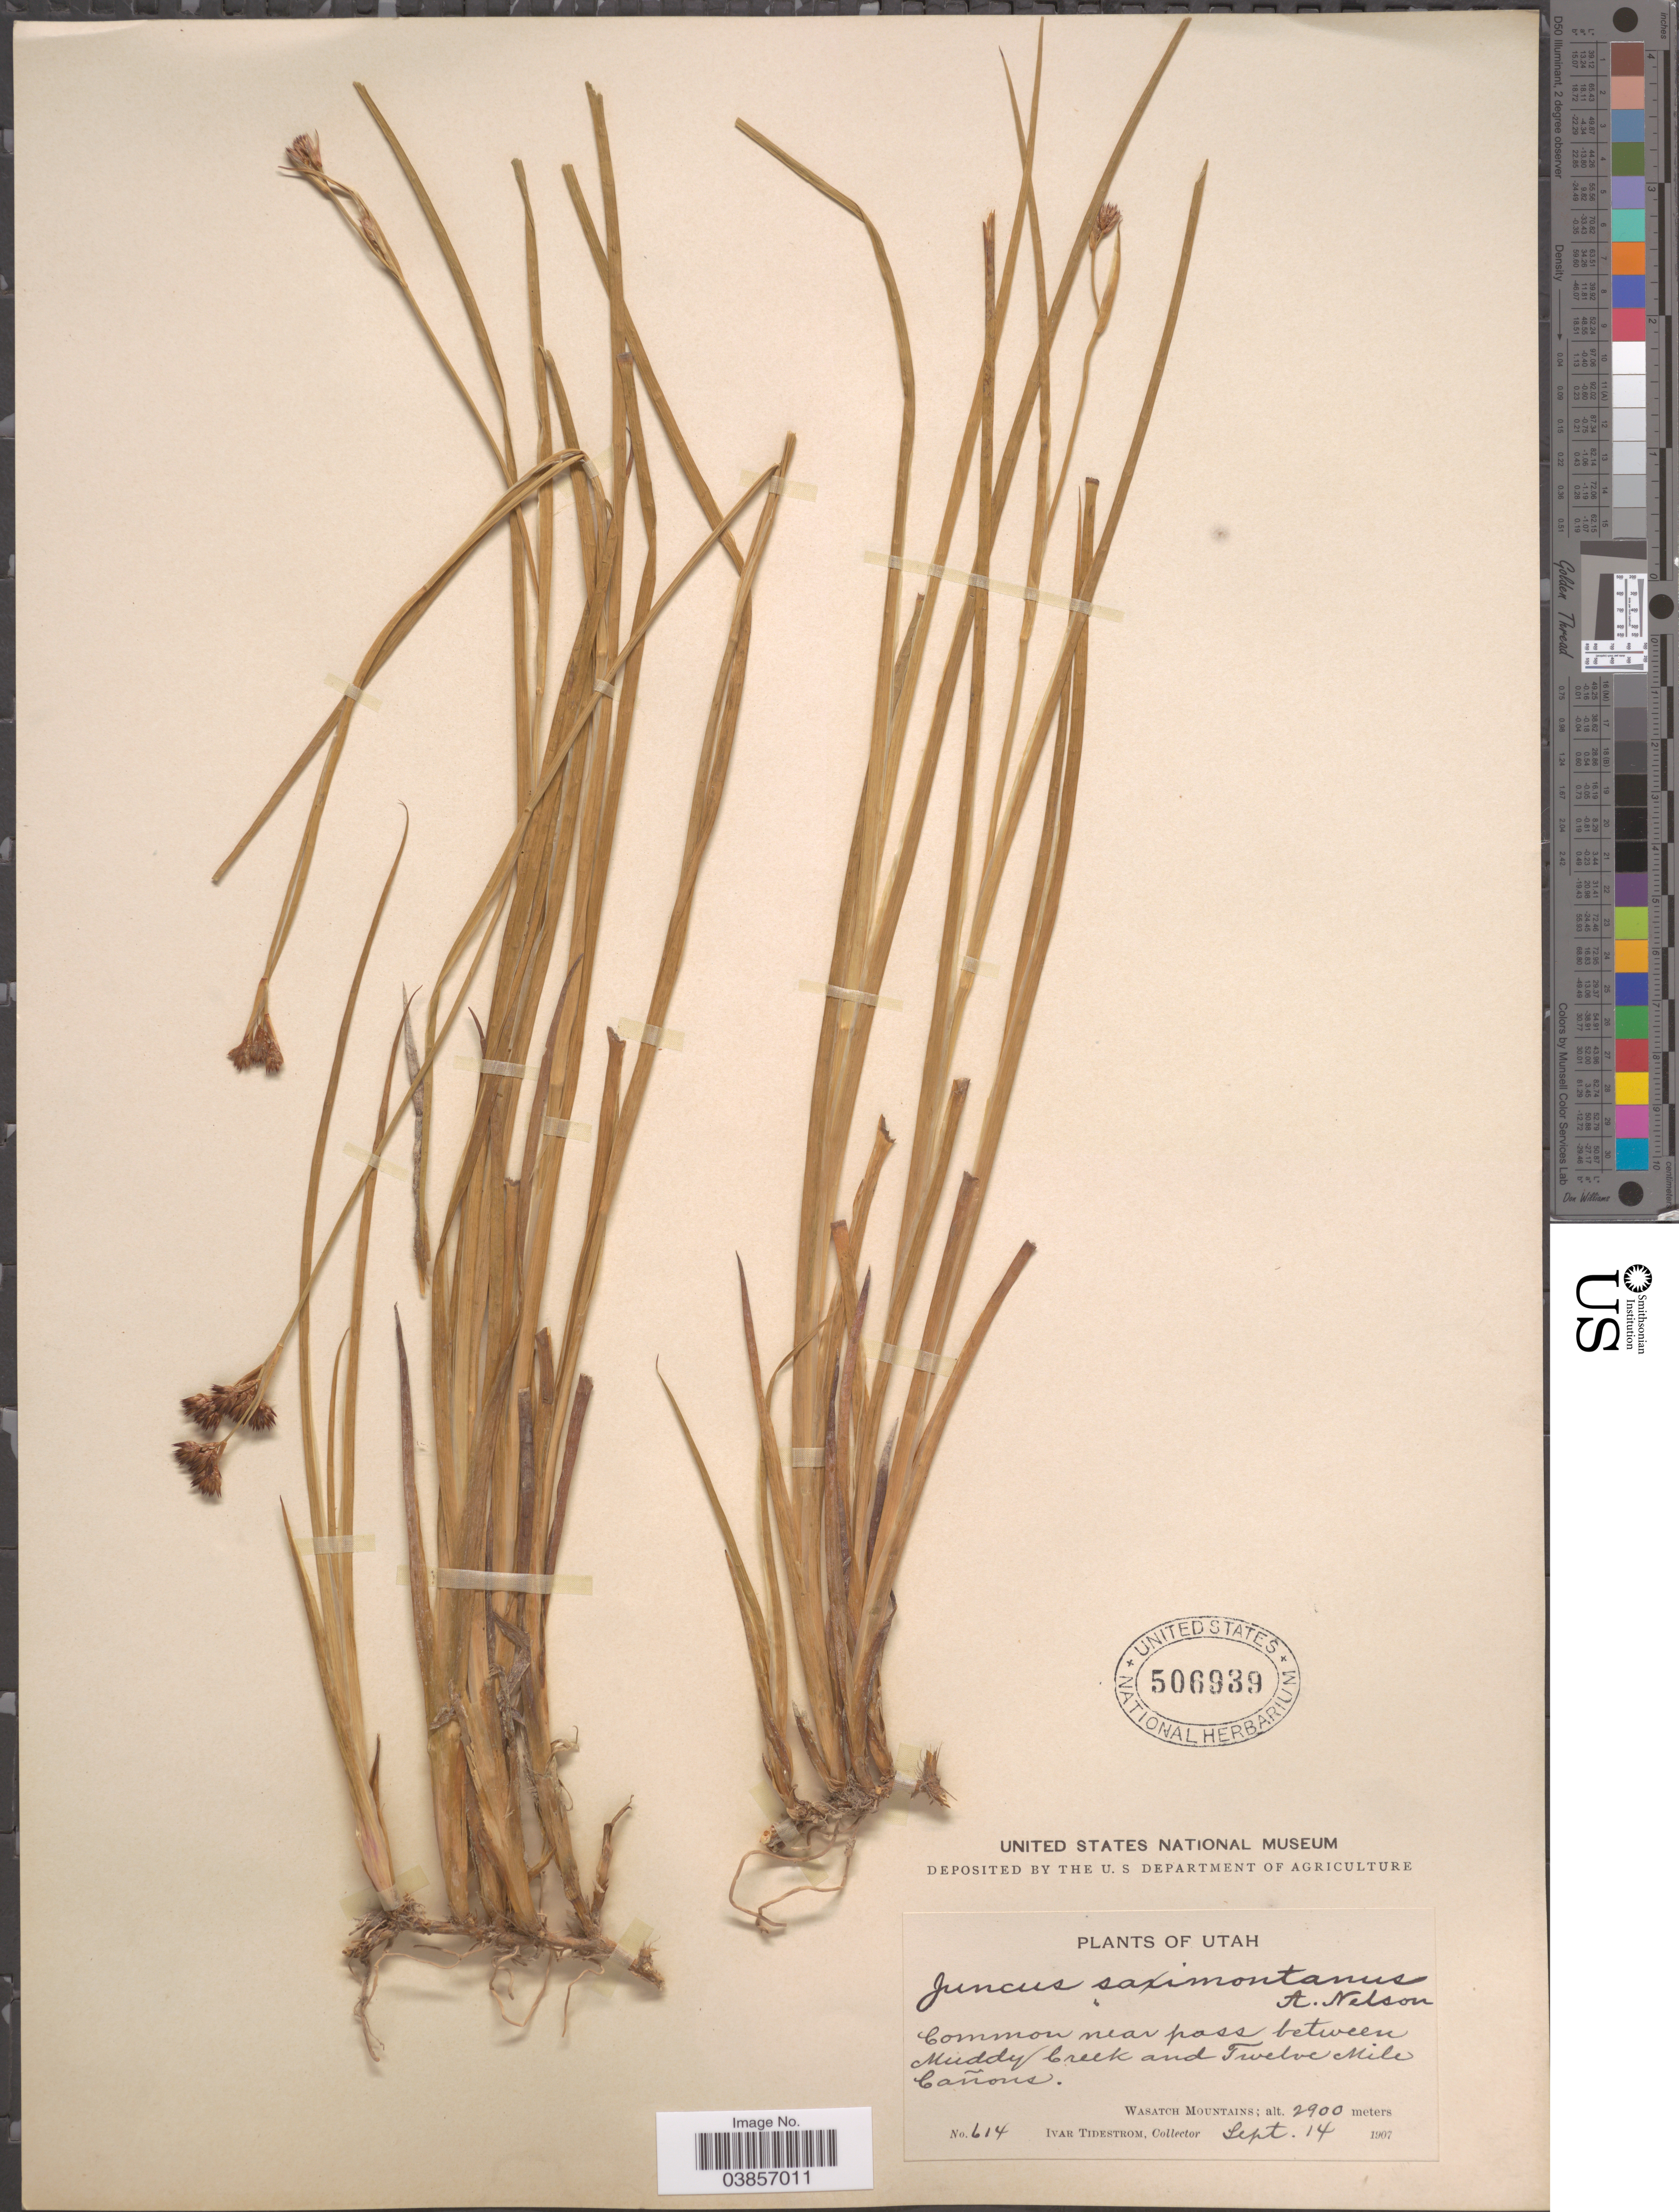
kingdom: Plantae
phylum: Tracheophyta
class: Liliopsida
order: Poales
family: Juncaceae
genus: Juncus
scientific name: Juncus saximontanus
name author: A. Nelson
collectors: I. F. Tidestrom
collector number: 614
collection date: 1907-09-14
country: United States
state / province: Utah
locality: Near pass between Muddy Creek and Twelve Mile Cañons. Wasatch Mountains.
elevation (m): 2900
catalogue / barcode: US 506939